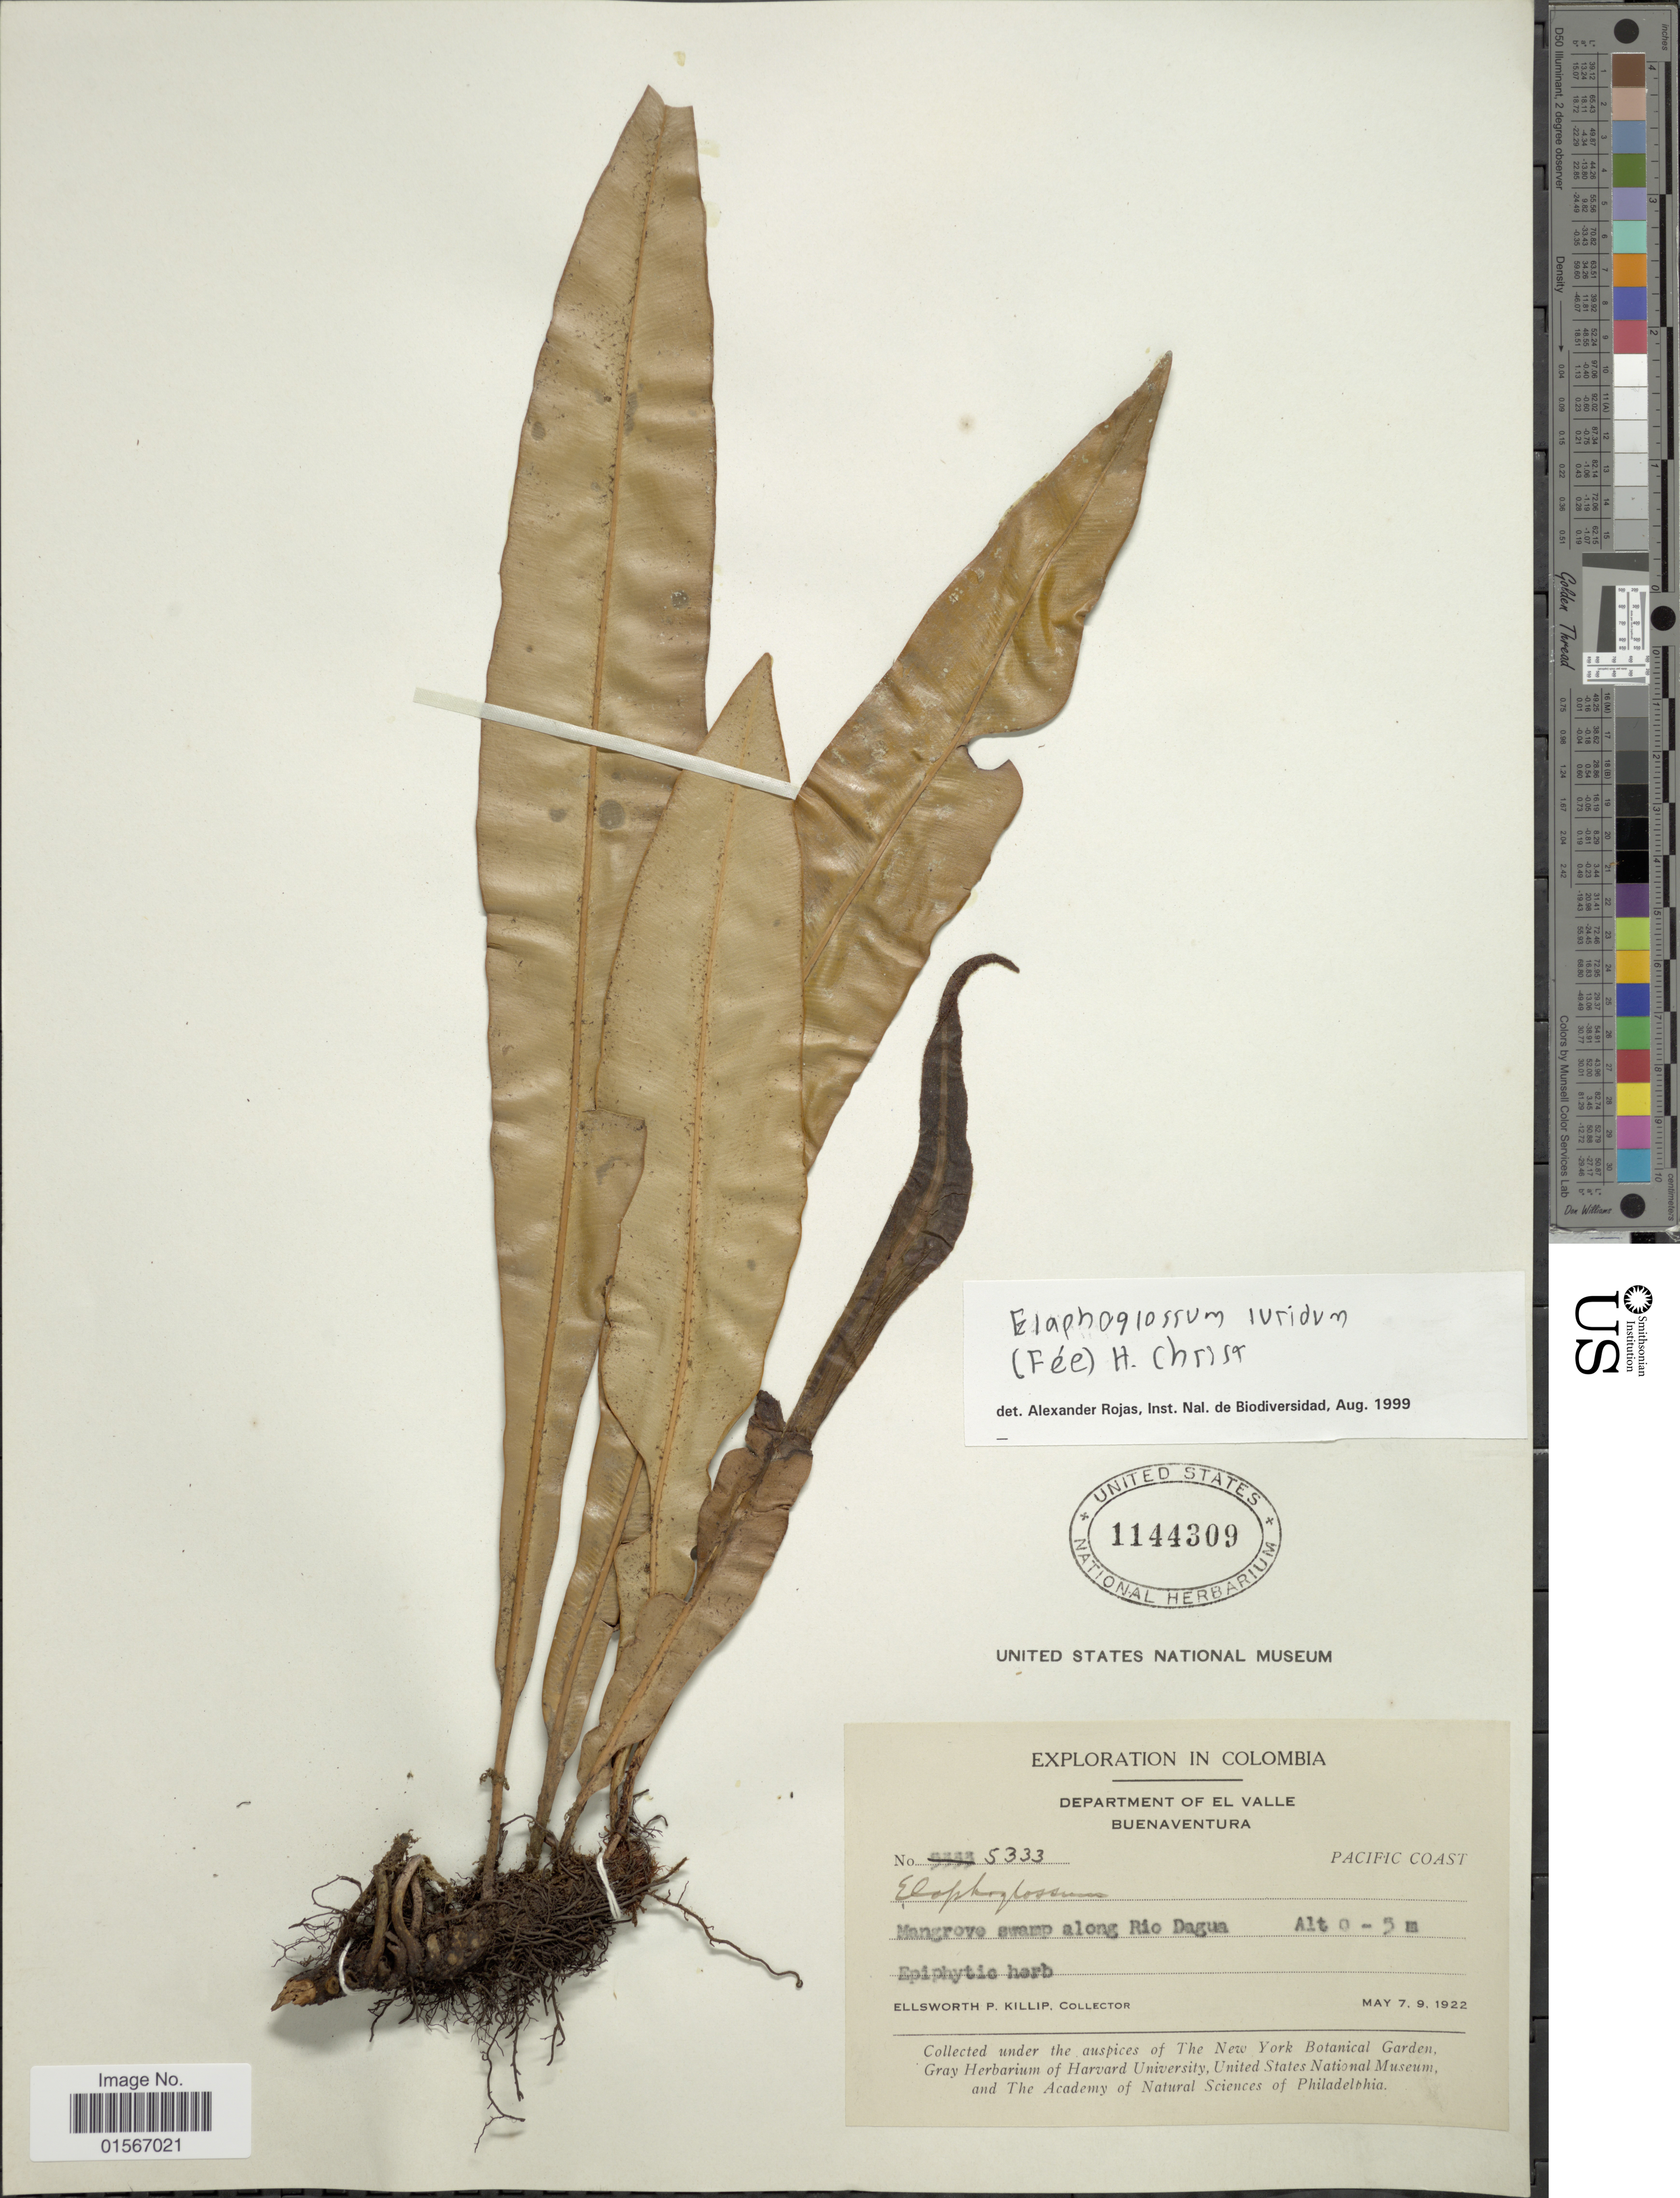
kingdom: Plantae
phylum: Tracheophyta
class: Polypodiopsida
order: Polypodiales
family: Dryopteridaceae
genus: Elaphoglossum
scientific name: Elaphoglossum maritzae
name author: A. Rojas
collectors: E. P. Killip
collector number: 5333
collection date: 1922-05-07/1922-05-09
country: Colombia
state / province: Valle del Cauca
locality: Department of El Valle, Buenaventura, Pacific Coast, Mangrove swamp along Rio Dagua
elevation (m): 0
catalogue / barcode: US 1144309